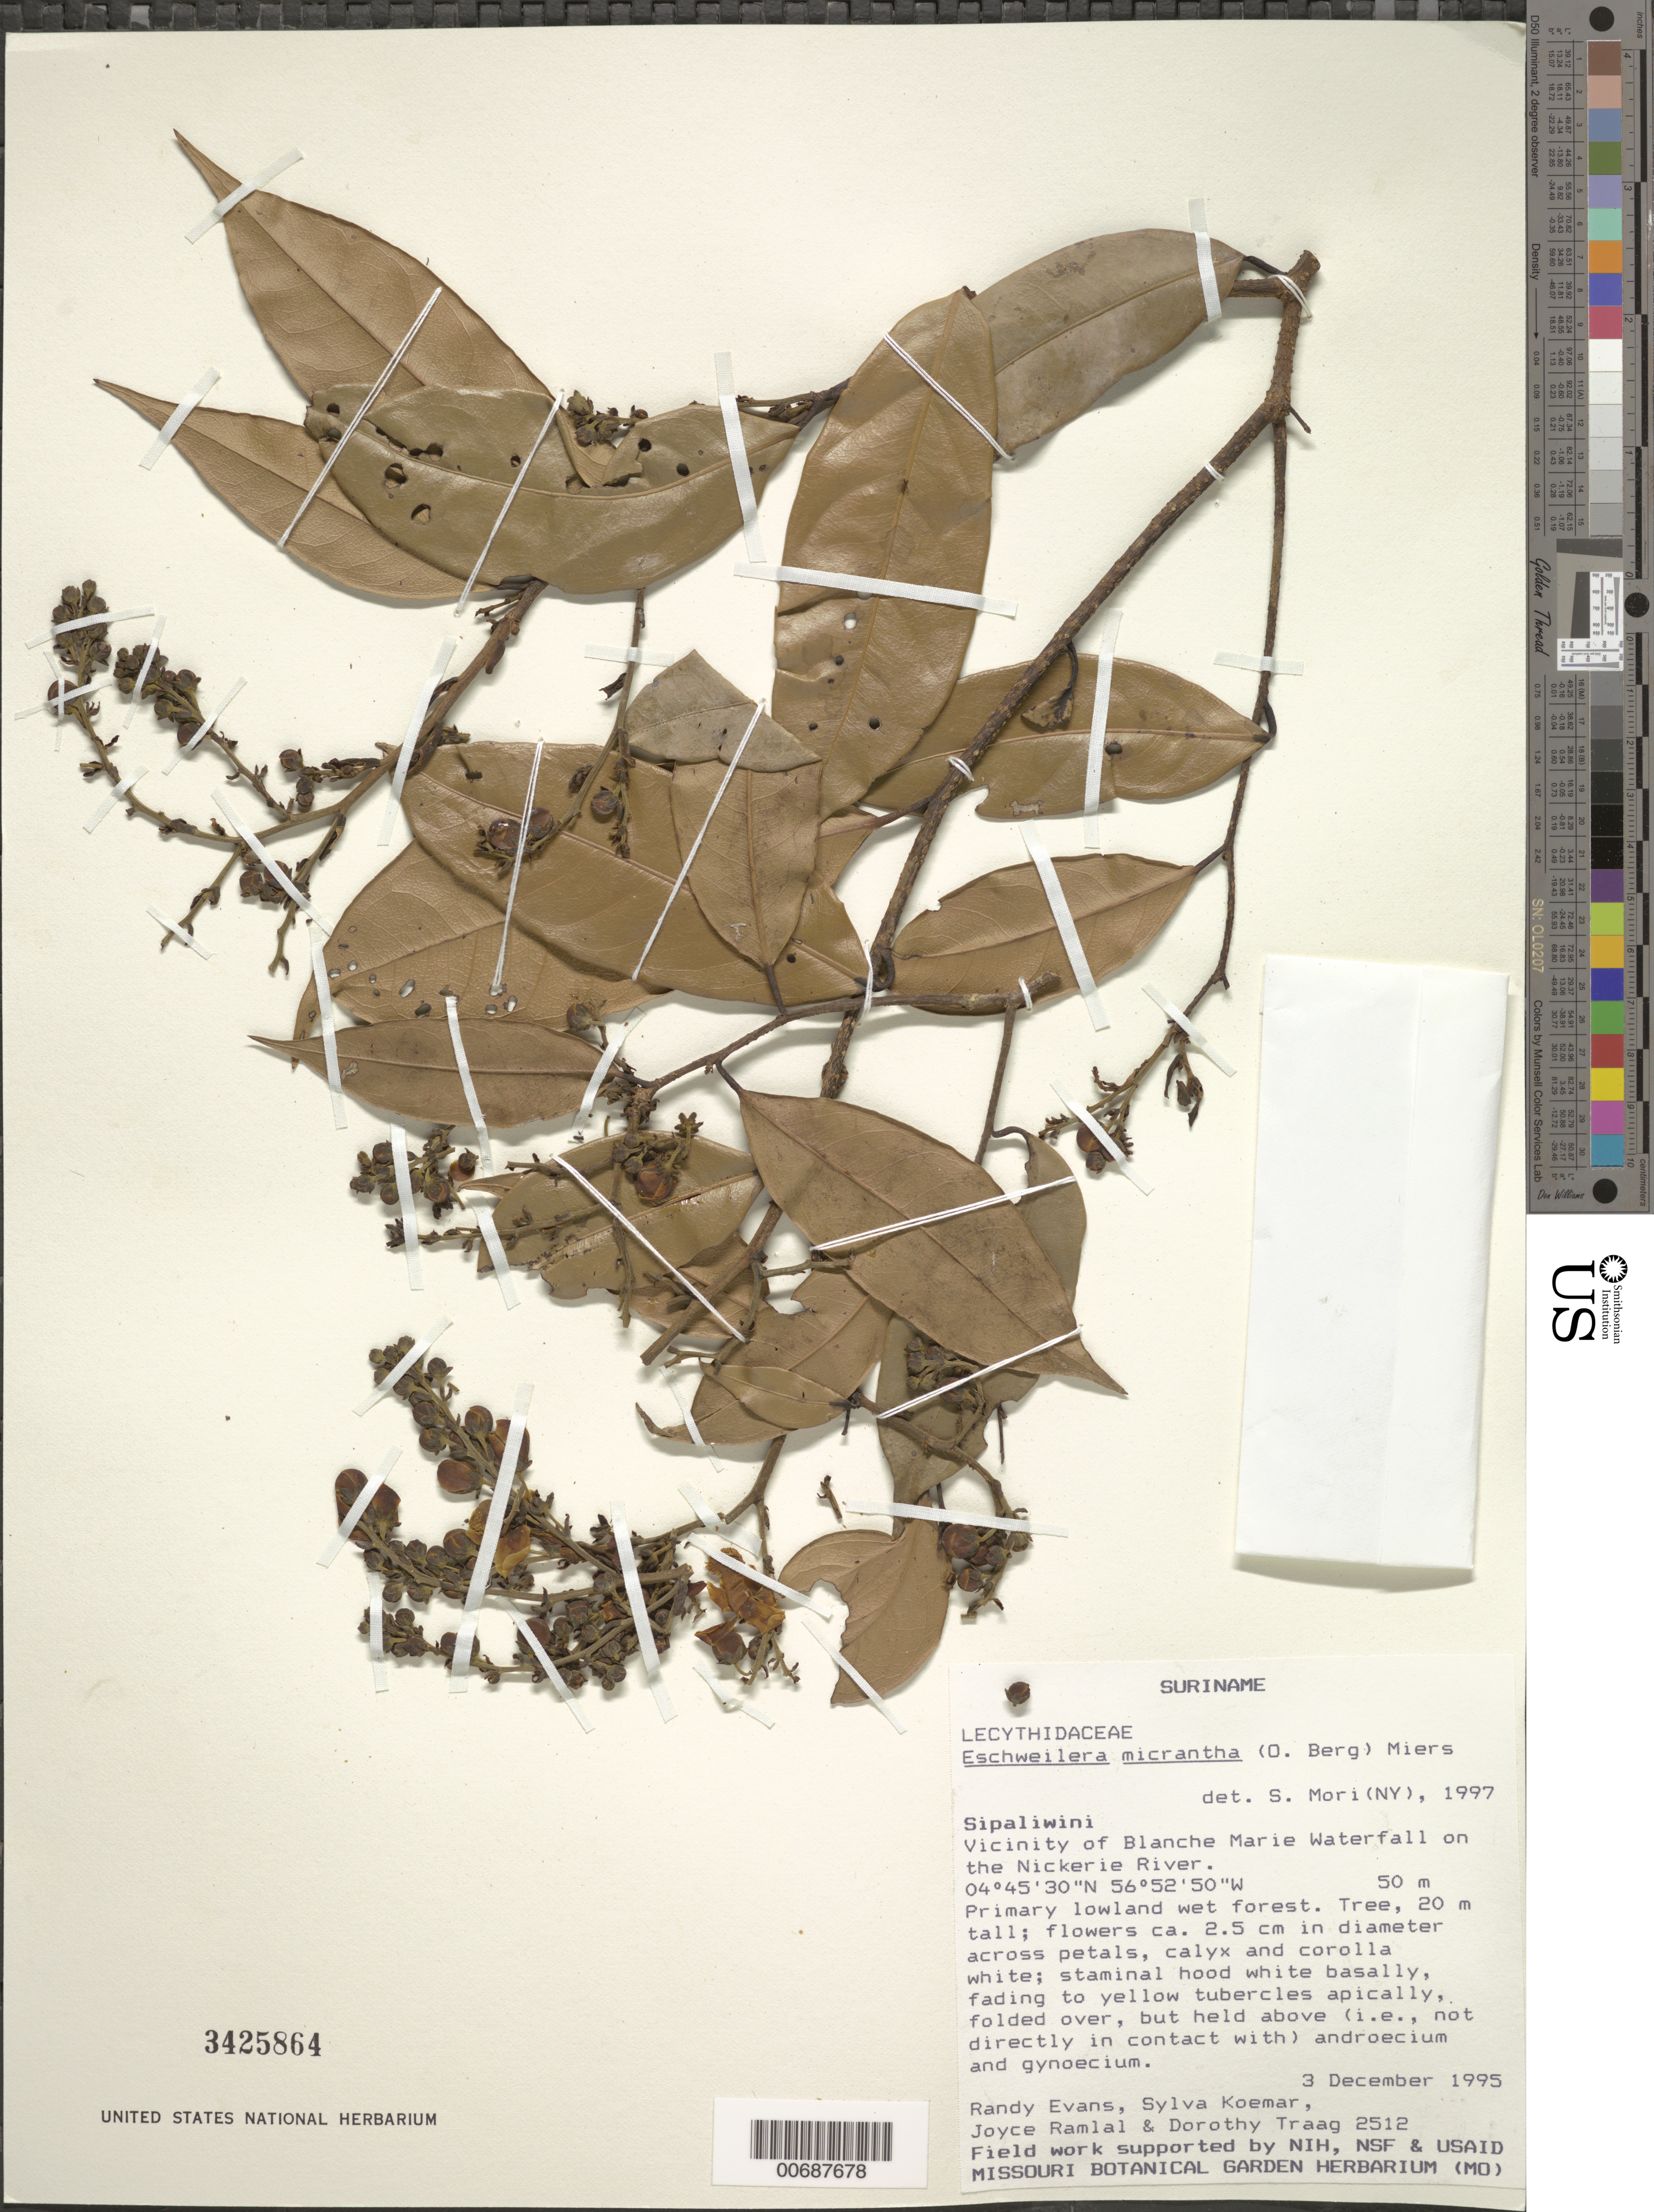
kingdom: Plantae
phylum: Tracheophyta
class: Magnoliopsida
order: Ericales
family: Lecythidaceae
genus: Eschweilera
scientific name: Eschweilera micrantha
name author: (O. Berg) Miers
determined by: Mori, Scott A.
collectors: R. Evans, S. Koemar, J. Ramlal & D. Traag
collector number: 2512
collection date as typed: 3-Dec-95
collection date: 1995-12-03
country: Suriname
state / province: Sipaliwini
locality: Blanche Marie Waterfall, vic., on Nickerie R.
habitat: Primary lowland wet forest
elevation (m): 50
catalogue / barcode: US 3425864